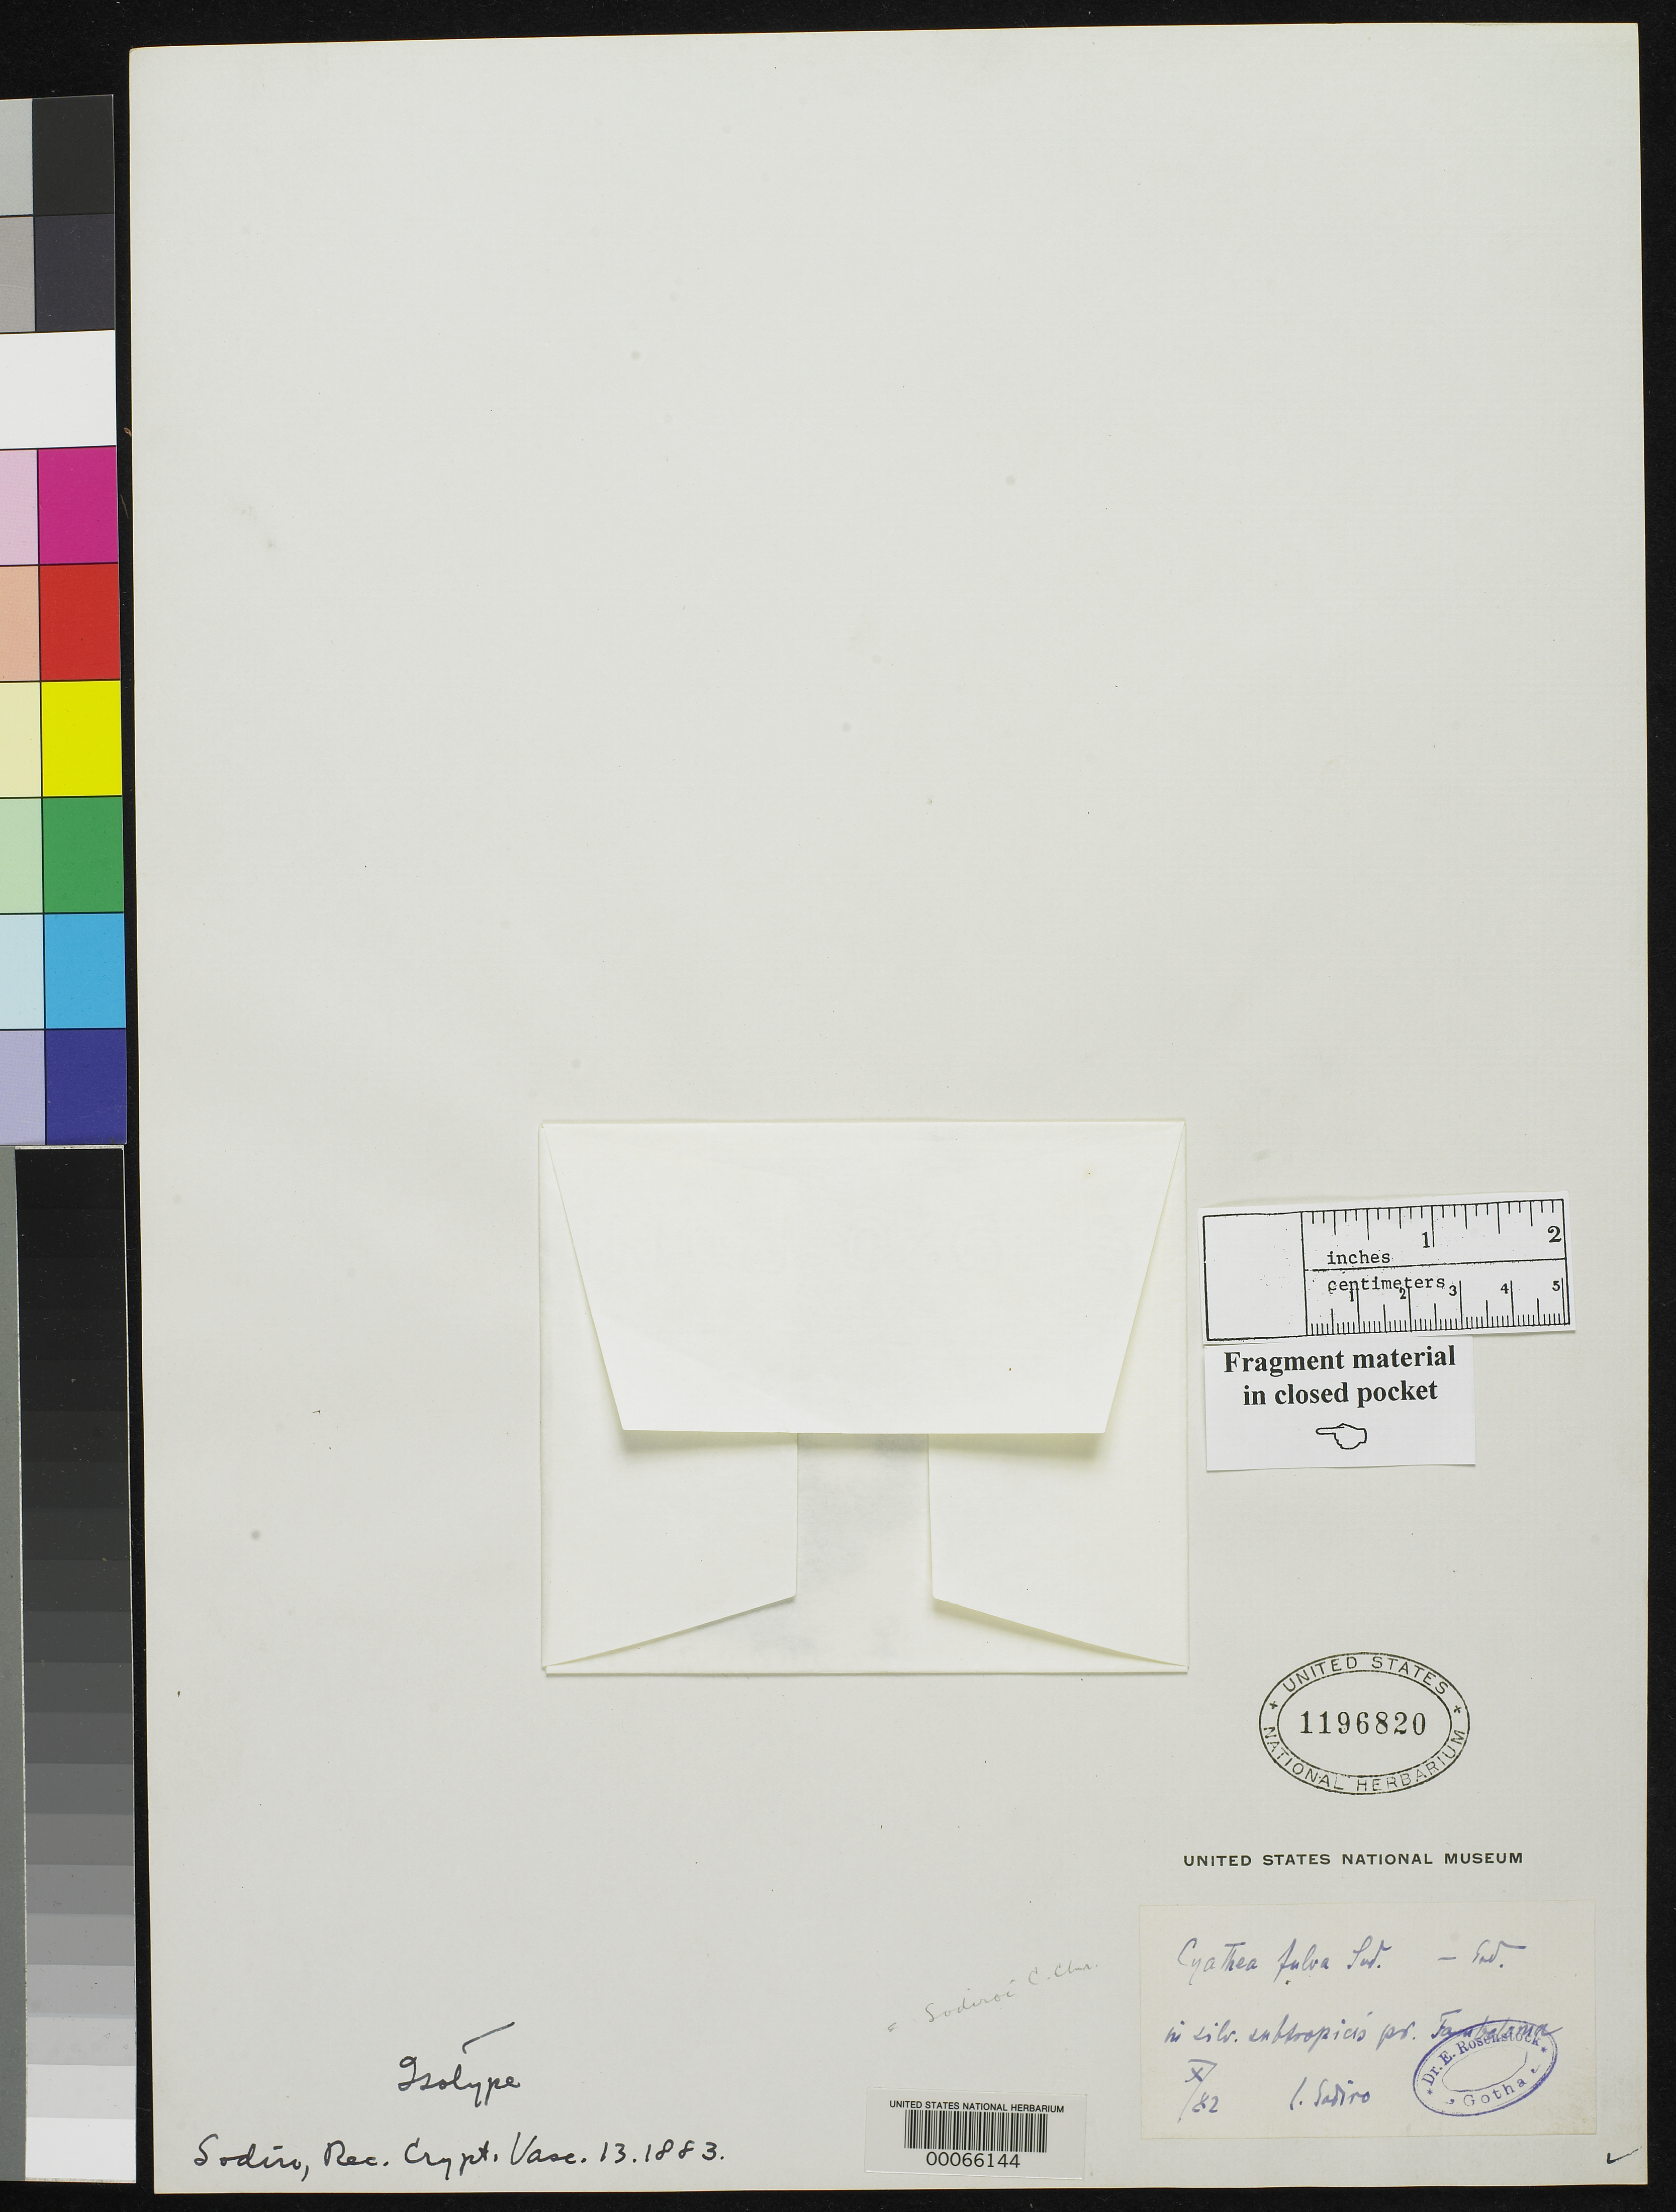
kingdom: Plantae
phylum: Tracheophyta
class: Polypodiopsida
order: Cyatheales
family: Cyatheaceae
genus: Cyathea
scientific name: Cyathea fulva Sodiro, nom. illeg. hom.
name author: Sodiro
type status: Type Collection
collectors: L. Sodiro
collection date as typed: Oct 1882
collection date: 1882-10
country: Ecuador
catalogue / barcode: US 1196820